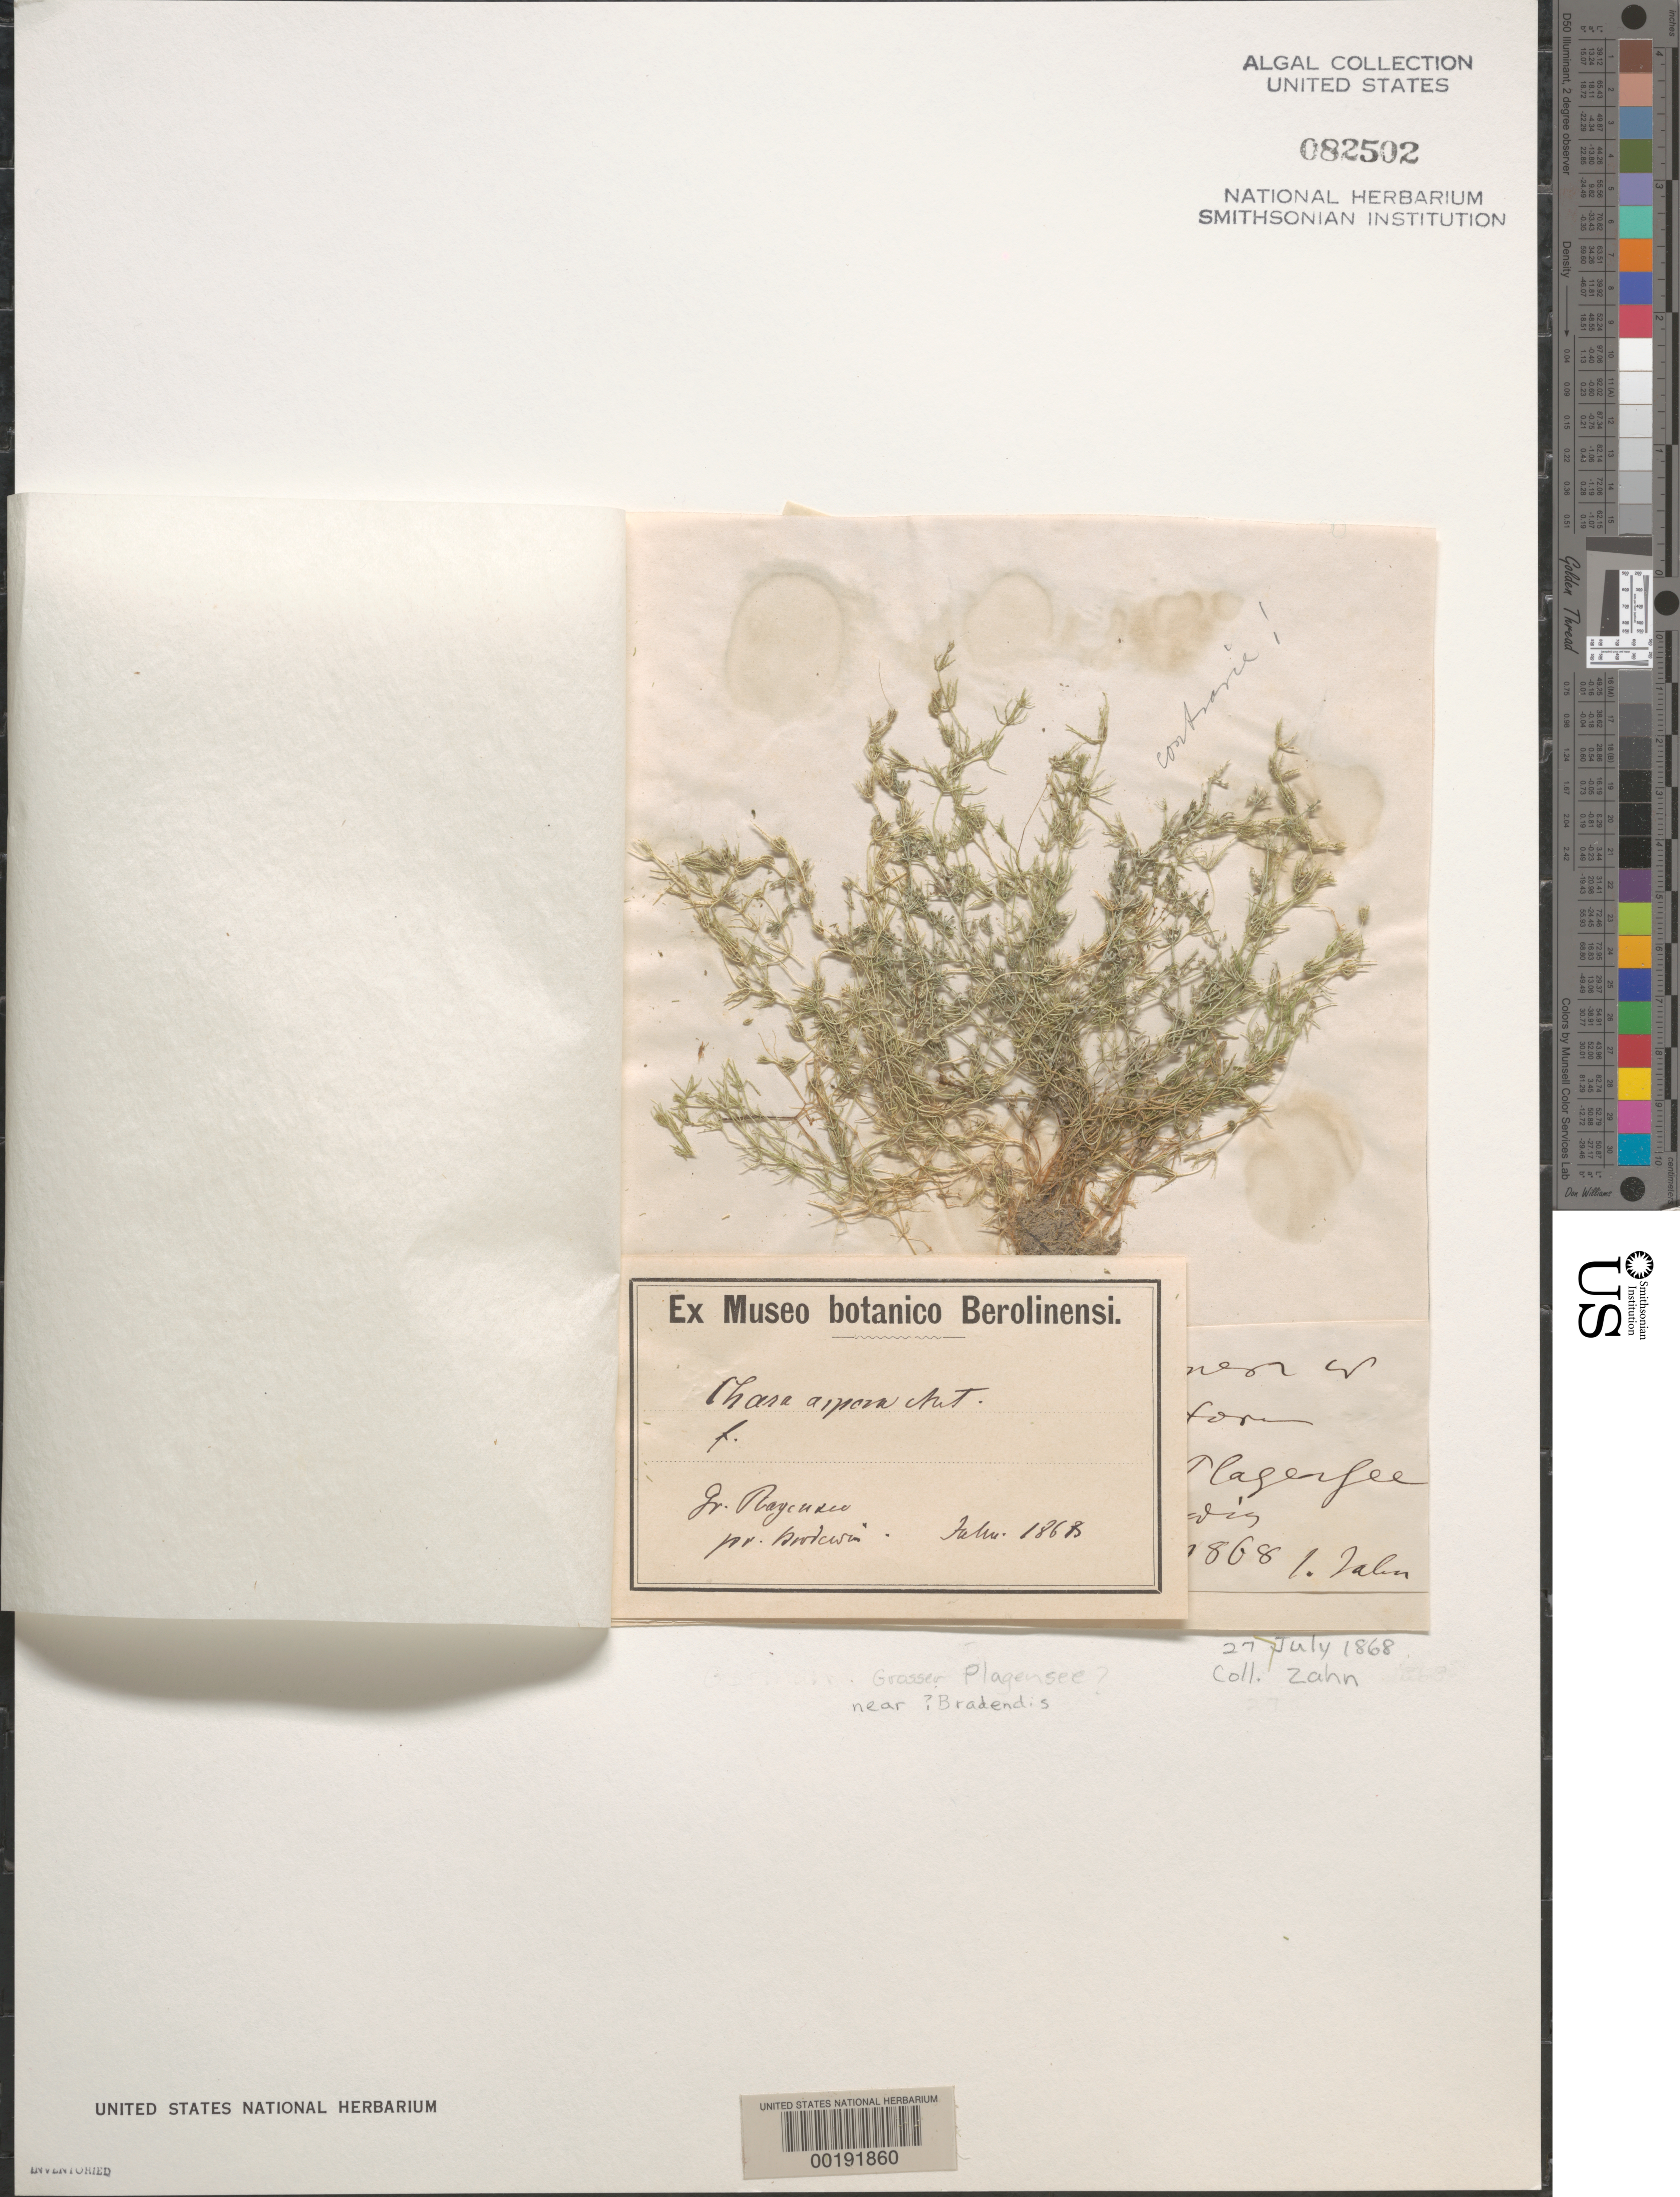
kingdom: Plantae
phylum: Charophyta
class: Charophyceae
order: Charales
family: Characeae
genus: Chara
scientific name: Chara aspera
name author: Willd.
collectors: K. Zahn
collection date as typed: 27 Jul 1868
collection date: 1868-07-27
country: Germany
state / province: Brandenburg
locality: Grosser plage(n)see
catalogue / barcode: US 82502